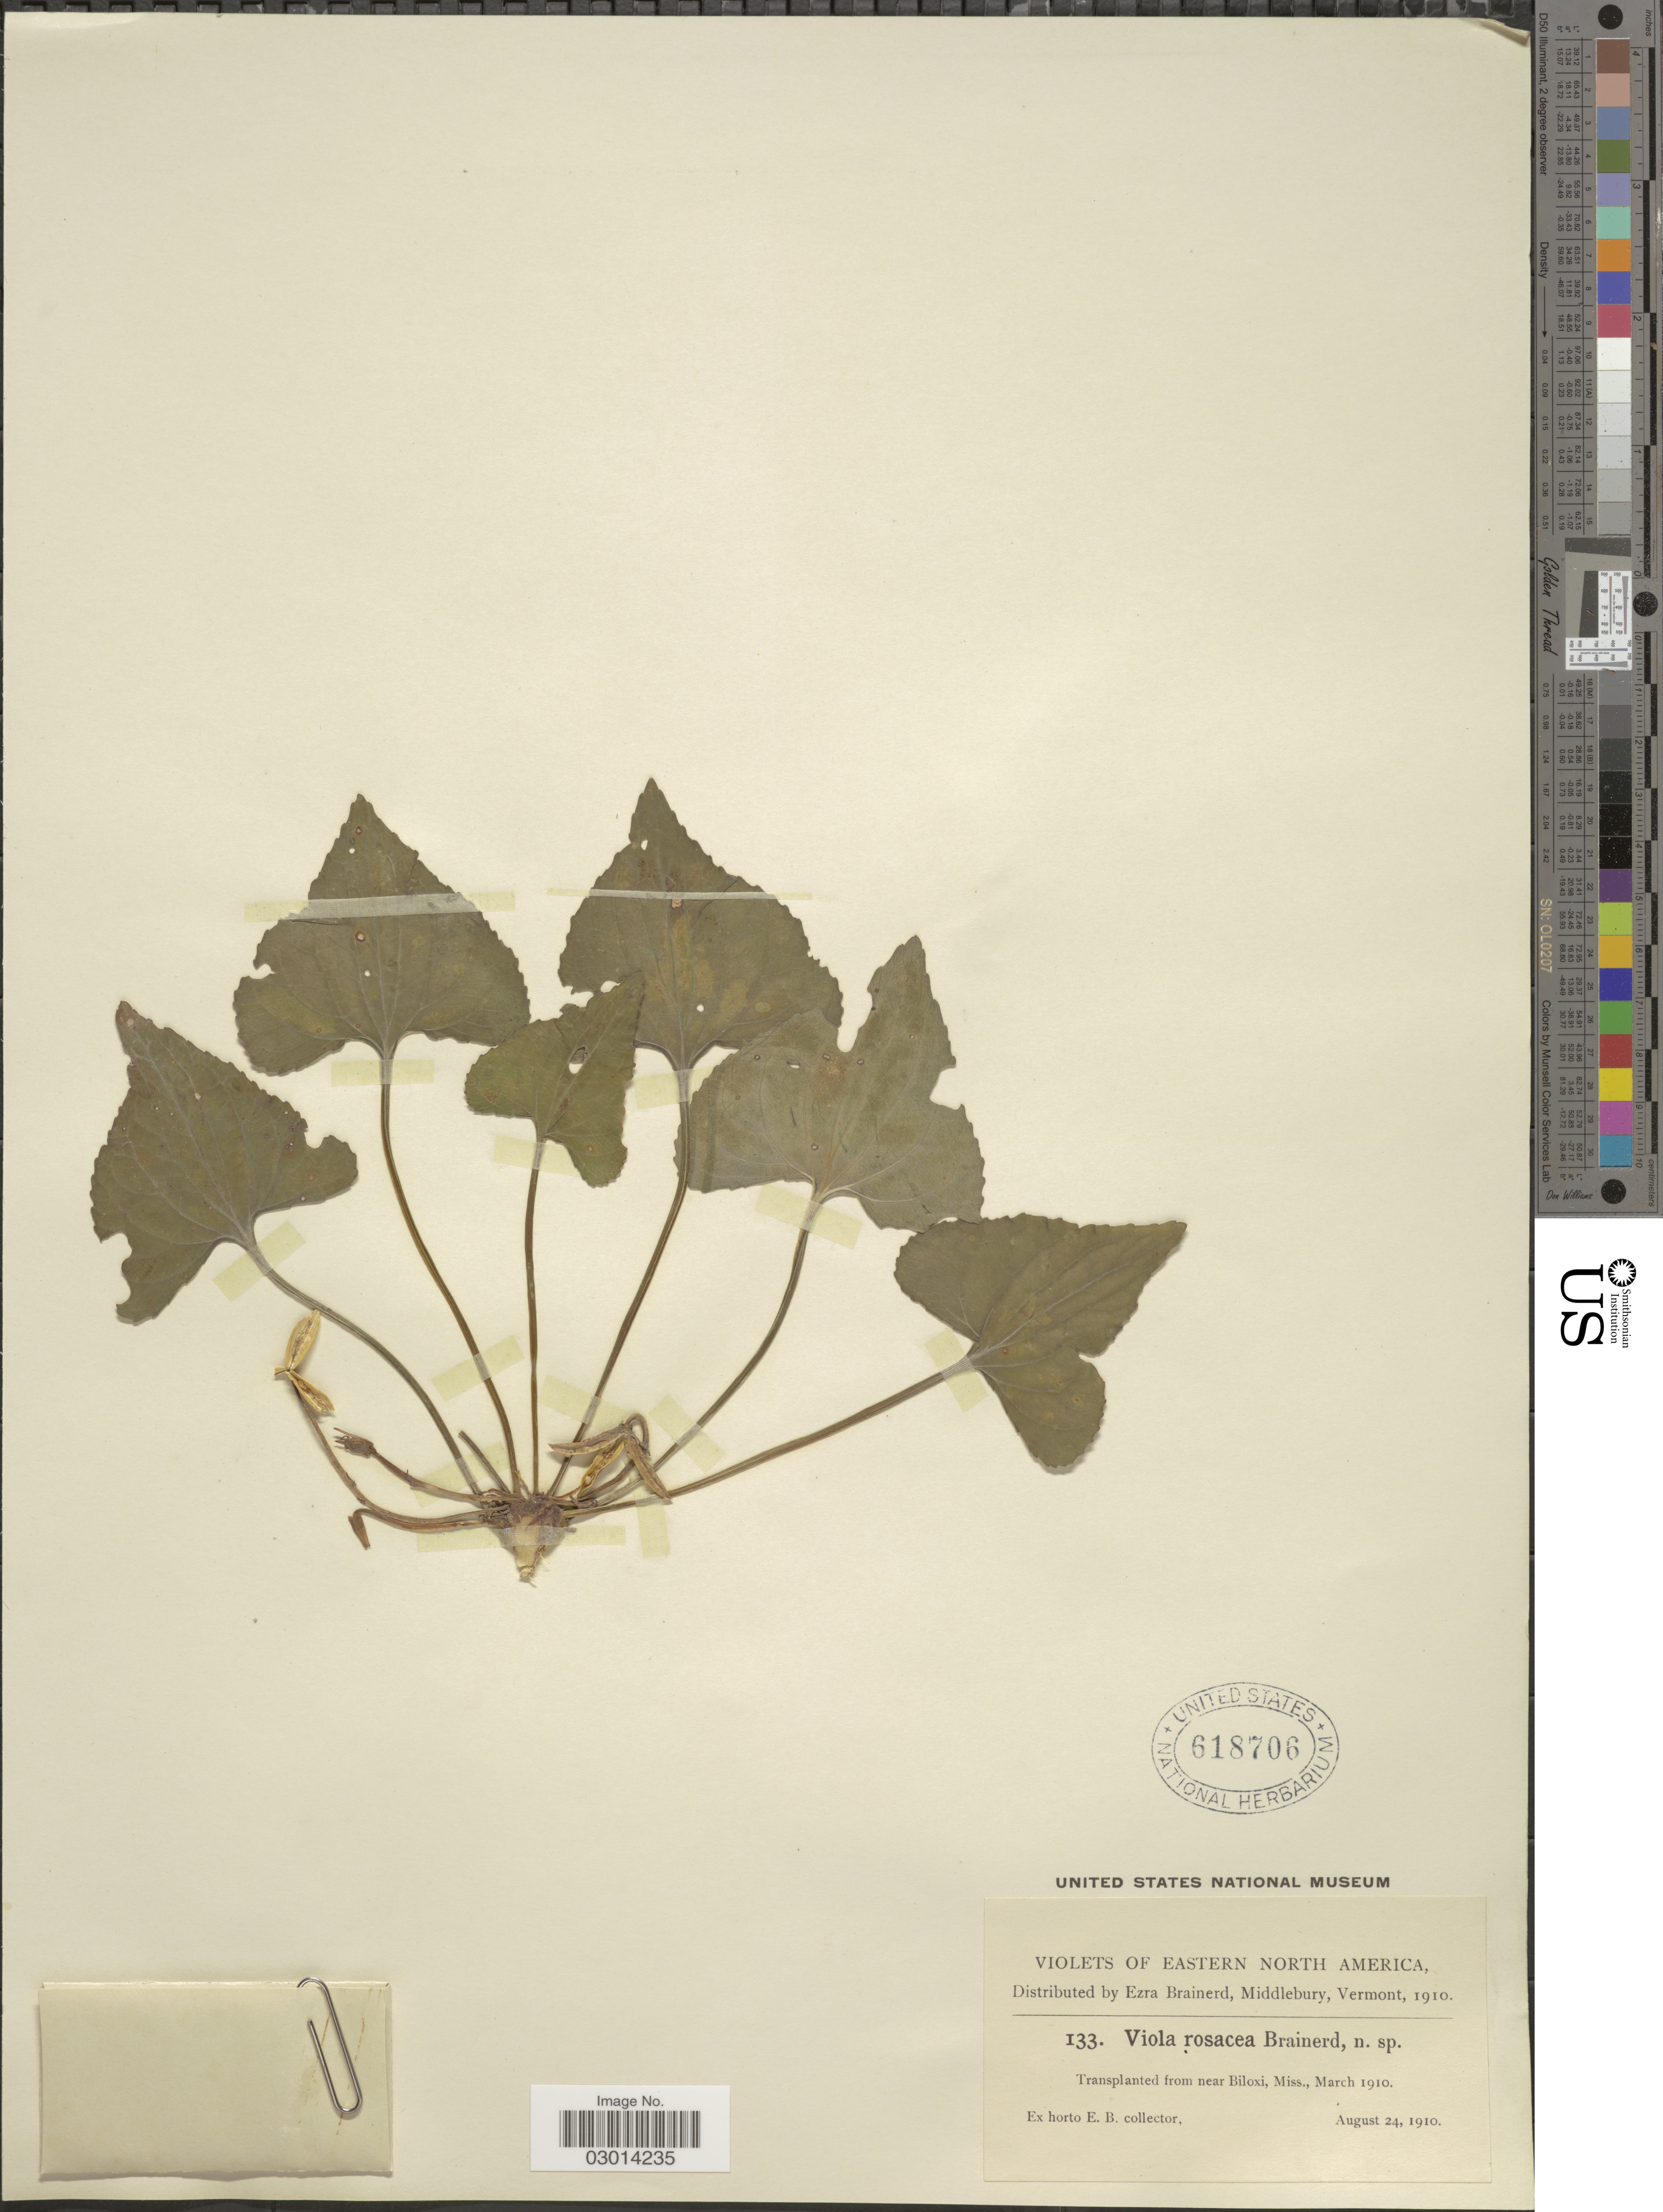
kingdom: Plantae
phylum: Tracheophyta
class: Magnoliopsida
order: Malpighiales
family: Violaceae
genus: Viola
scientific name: Viola rosacea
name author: Brainerd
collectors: ex herb. Ezra Brainerd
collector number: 133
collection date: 1910-08-24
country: United States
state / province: Mississippi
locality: Eastern North America. Transplanted from near Biloxi, Miss.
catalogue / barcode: US 618706